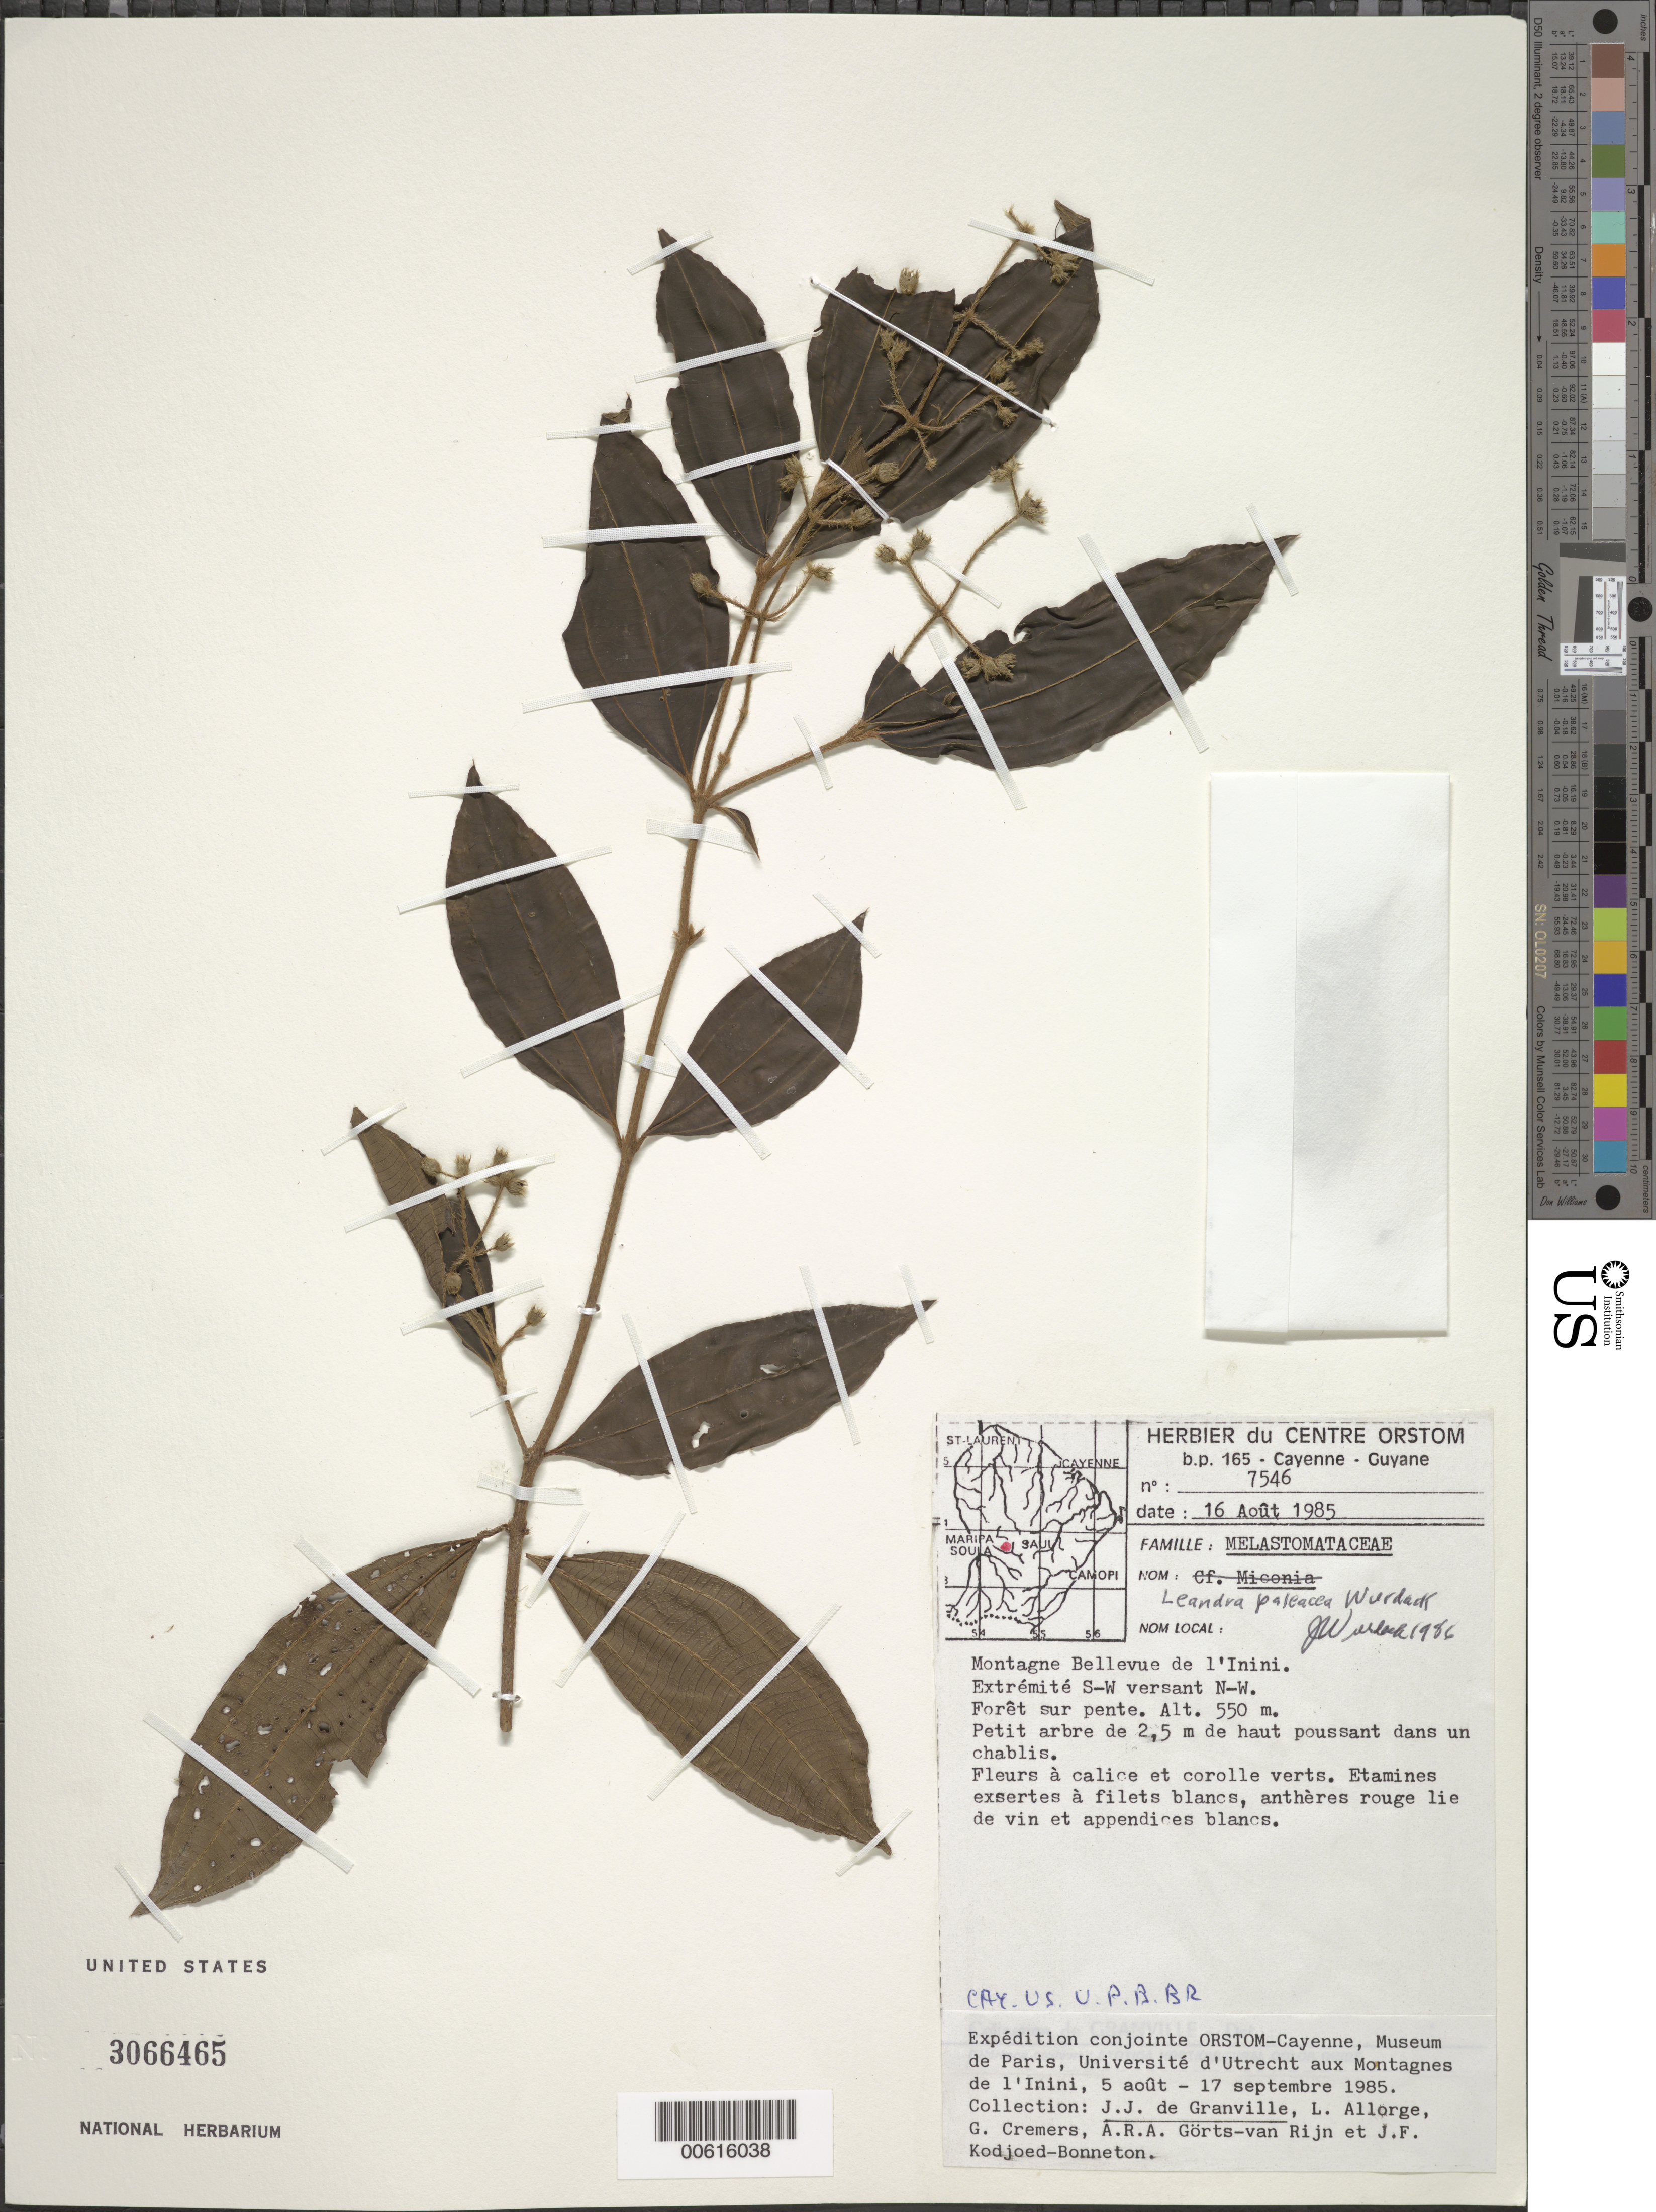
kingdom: Plantae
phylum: Tracheophyta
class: Magnoliopsida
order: Myrtales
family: Melastomataceae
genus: Leandra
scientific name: Leandra paleacea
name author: Wurdack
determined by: Wurdack, John J., (US), US (UNITED STATES)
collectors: J.-J. de Granville, L. Allorge, G. Cremers, A. .R. A. Görts-van Rijn & J. Kodjoed-Bonneton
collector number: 7546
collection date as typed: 16-Aug-85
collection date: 1985-08-16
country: French Guiana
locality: Montagnes Bellevue de l'Inini. Extremite SW versant NW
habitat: Foret sur pente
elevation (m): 550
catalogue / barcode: US 3066465